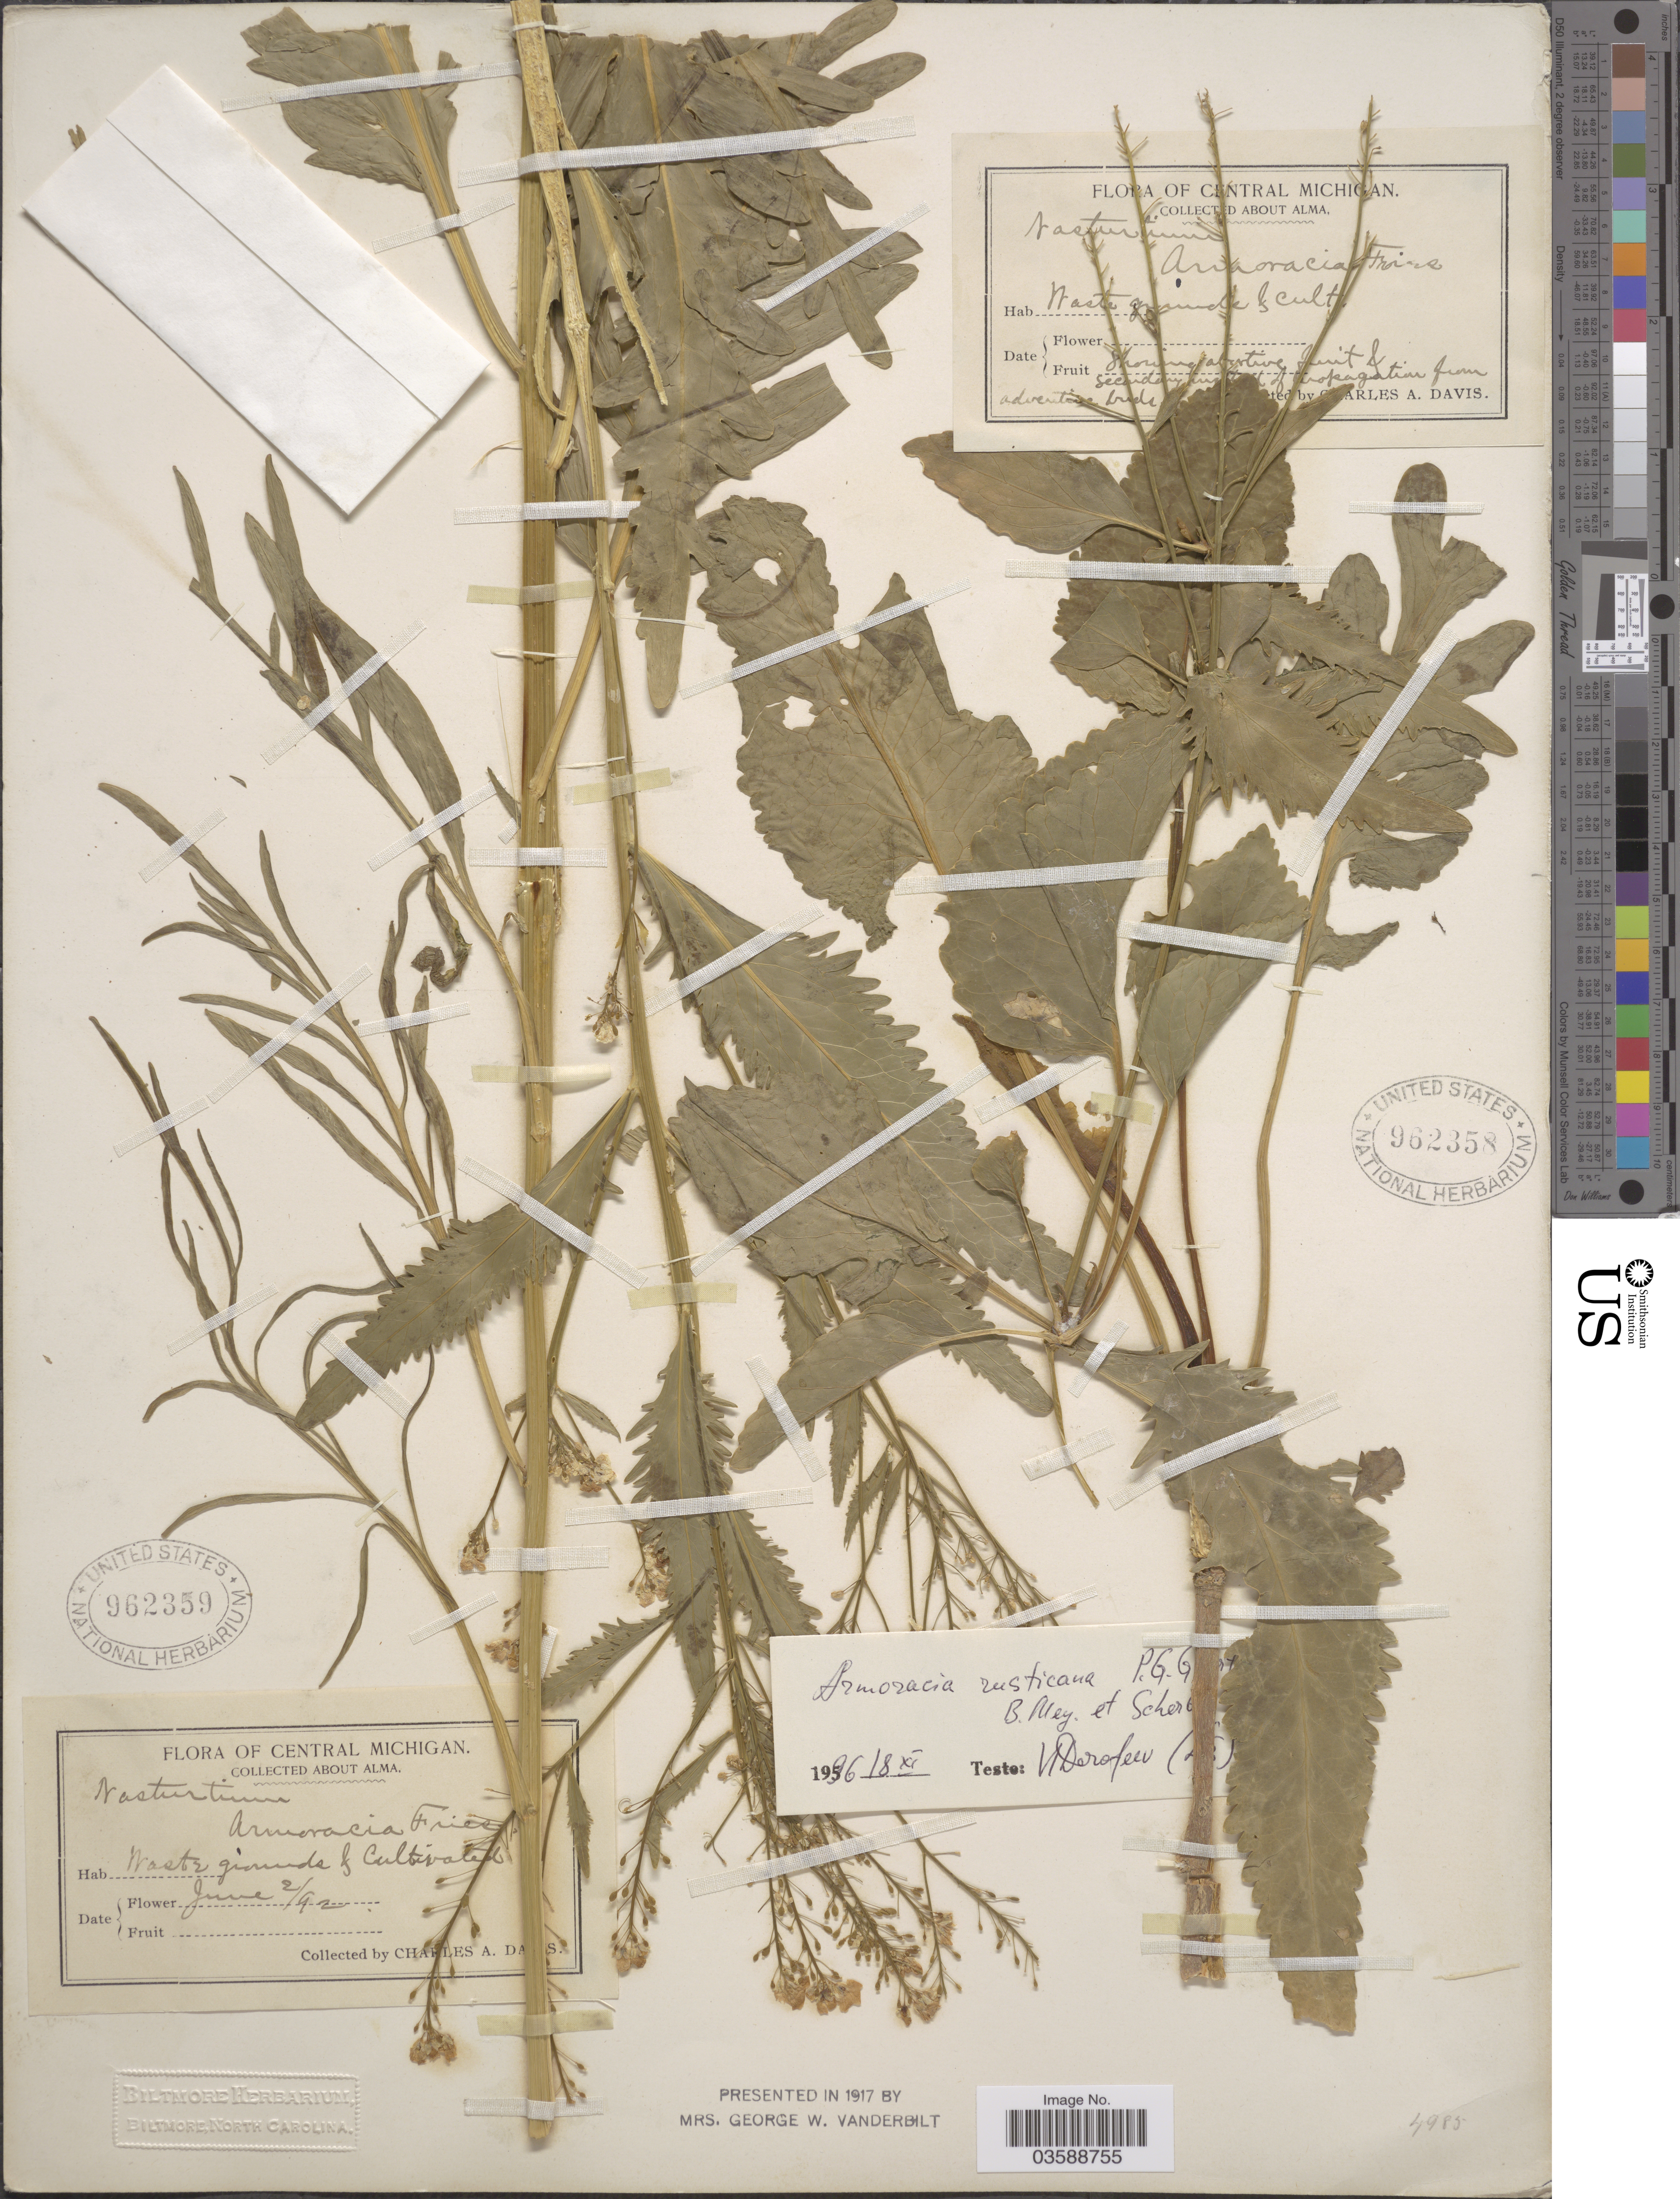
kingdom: Plantae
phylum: Tracheophyta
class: Magnoliopsida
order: Brassicales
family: Brassicaceae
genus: Armoracia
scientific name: Armoracia rusticana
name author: G. Gaertn. et al.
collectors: C. Davis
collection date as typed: Transcribed d/m/y: 2/6/92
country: United States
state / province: Michigan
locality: About Alma. Central Michigan.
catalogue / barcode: US 962359-2